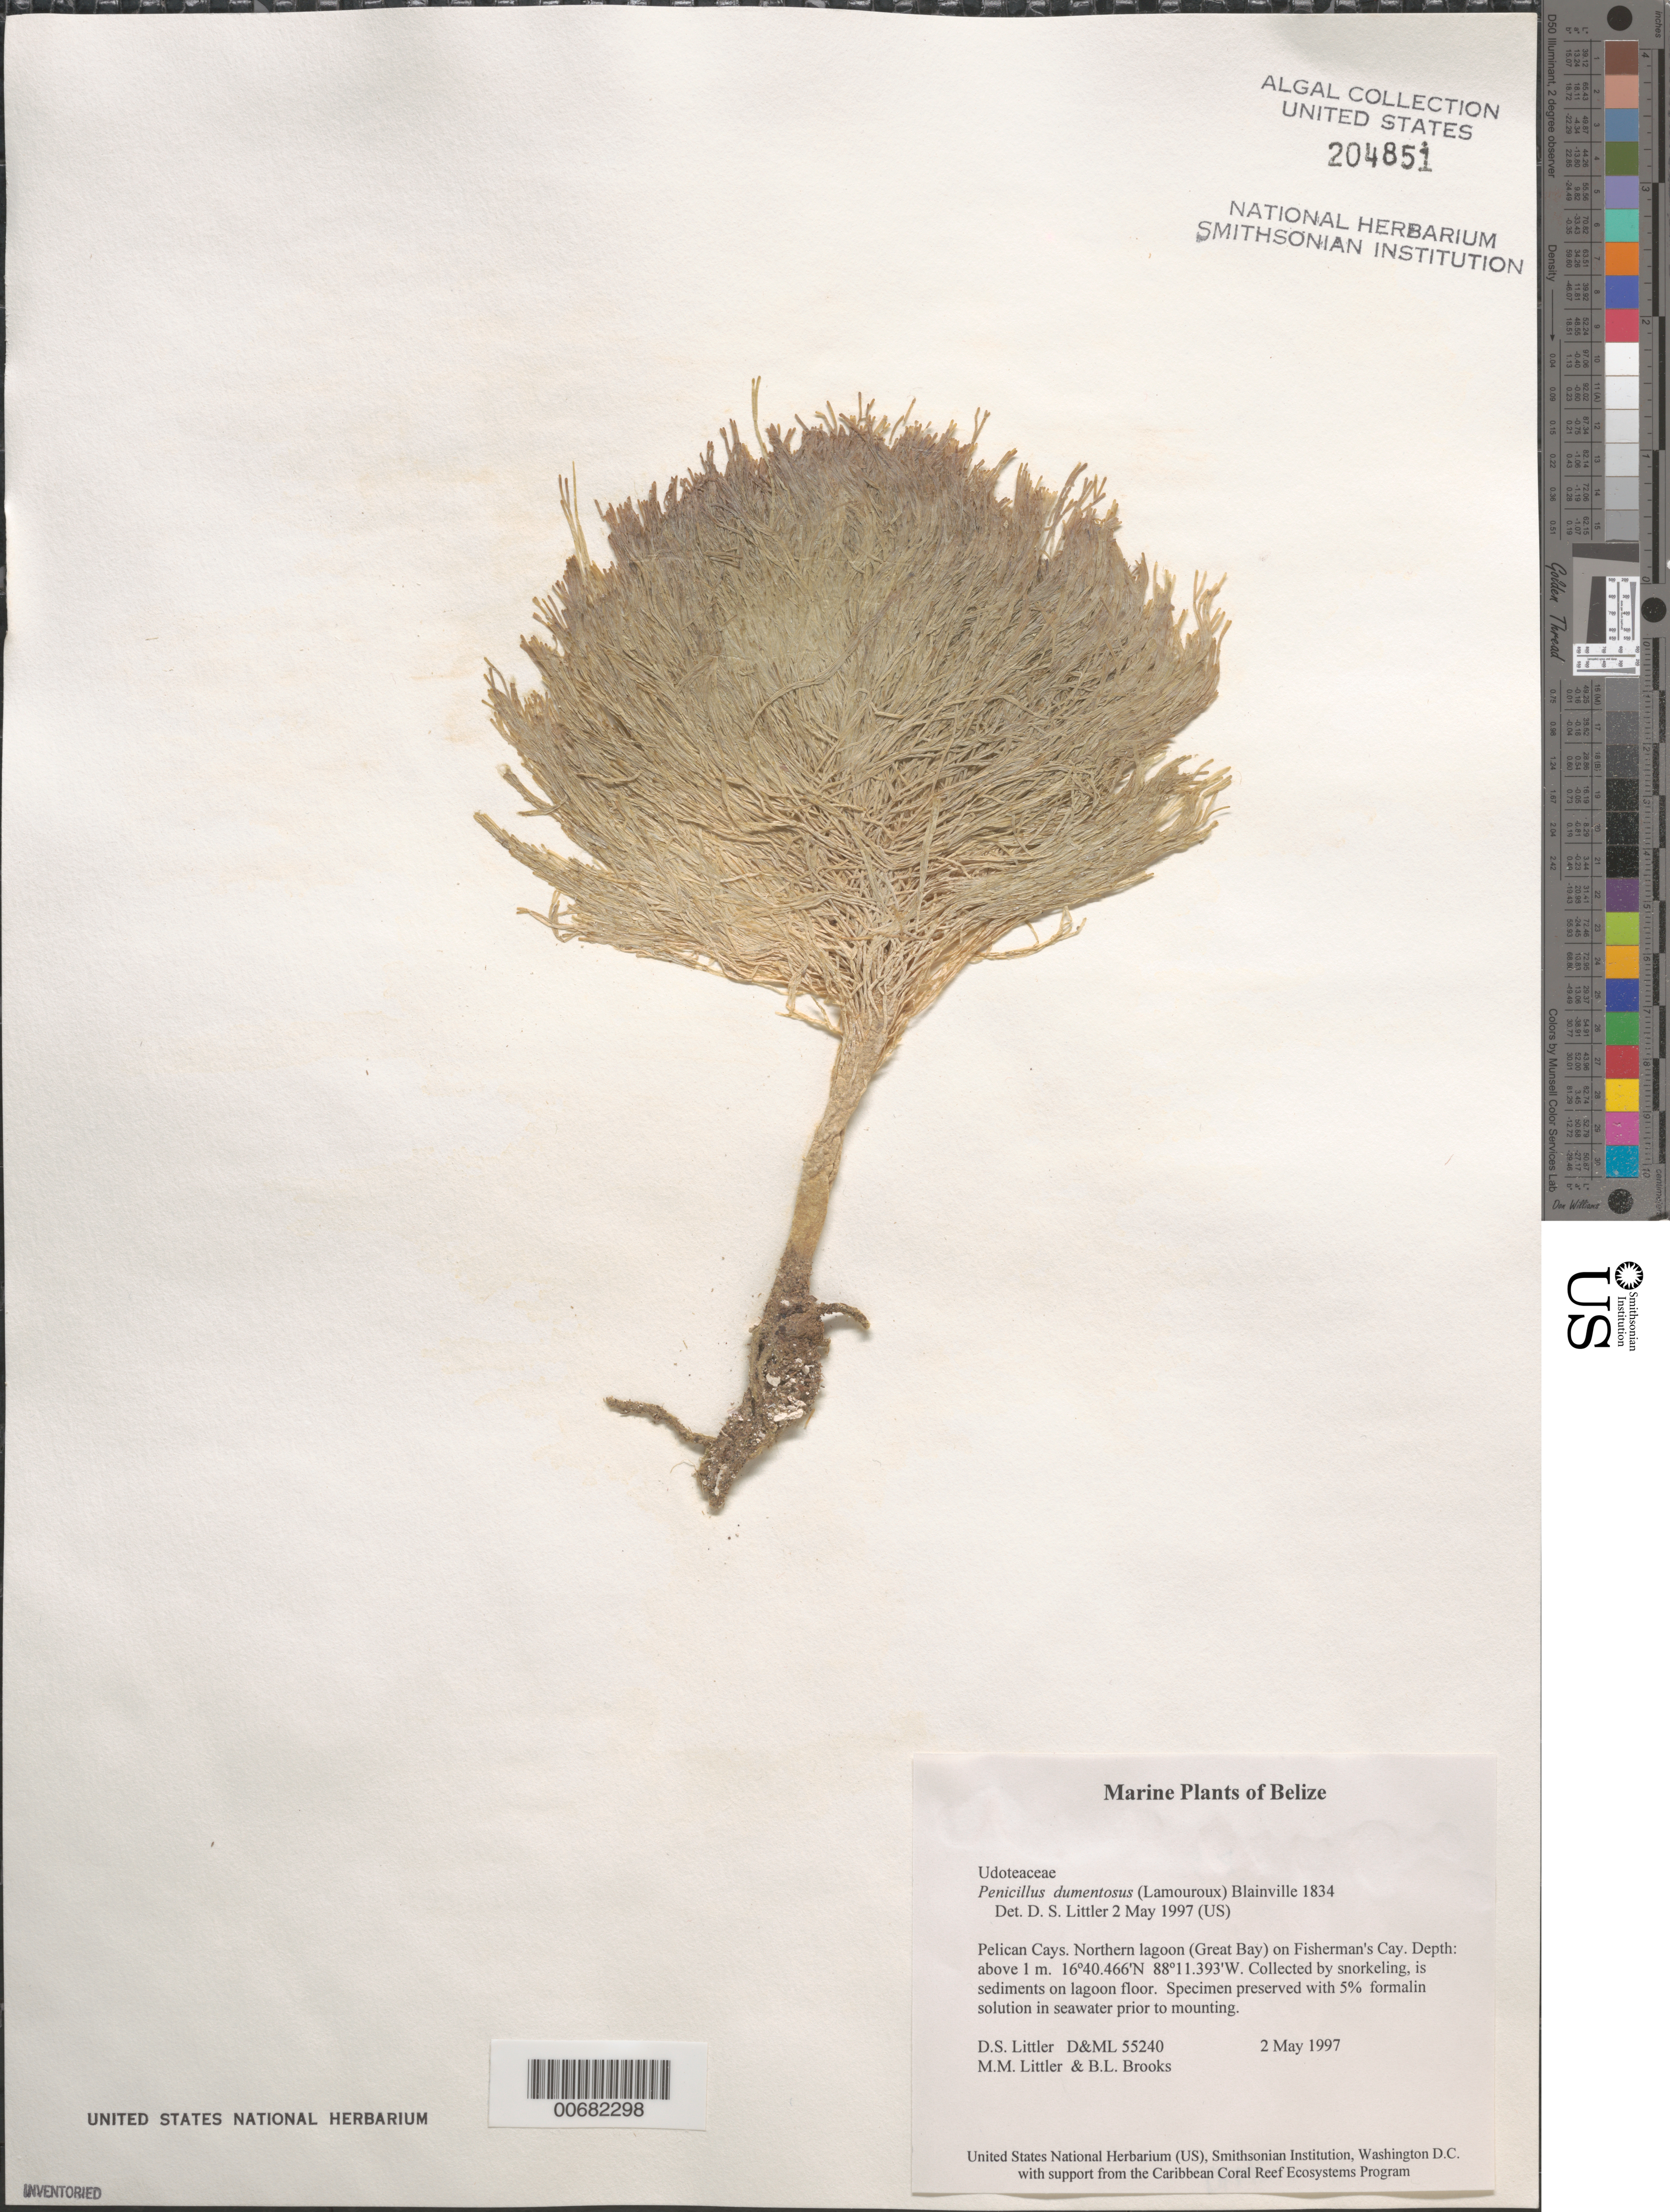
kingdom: Plantae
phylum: Chlorophyta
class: Ulvophyceae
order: Bryopsidales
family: Udoteaceae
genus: Penicillus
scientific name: Penicillus dumetosus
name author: (J.V.Lamouroux) Blainville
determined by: Littler, D. S.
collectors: D. S. Littler, M. M. Littler & B. Brooks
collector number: D&ML 55240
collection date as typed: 02 May 1997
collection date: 1997-05-02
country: Belize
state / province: Stann Creek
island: Fisherman Cay [Fisherman's Cay]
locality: Great Bay (northern lagoon)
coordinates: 16 40.466' N, 88 11.393' W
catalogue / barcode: US 204851